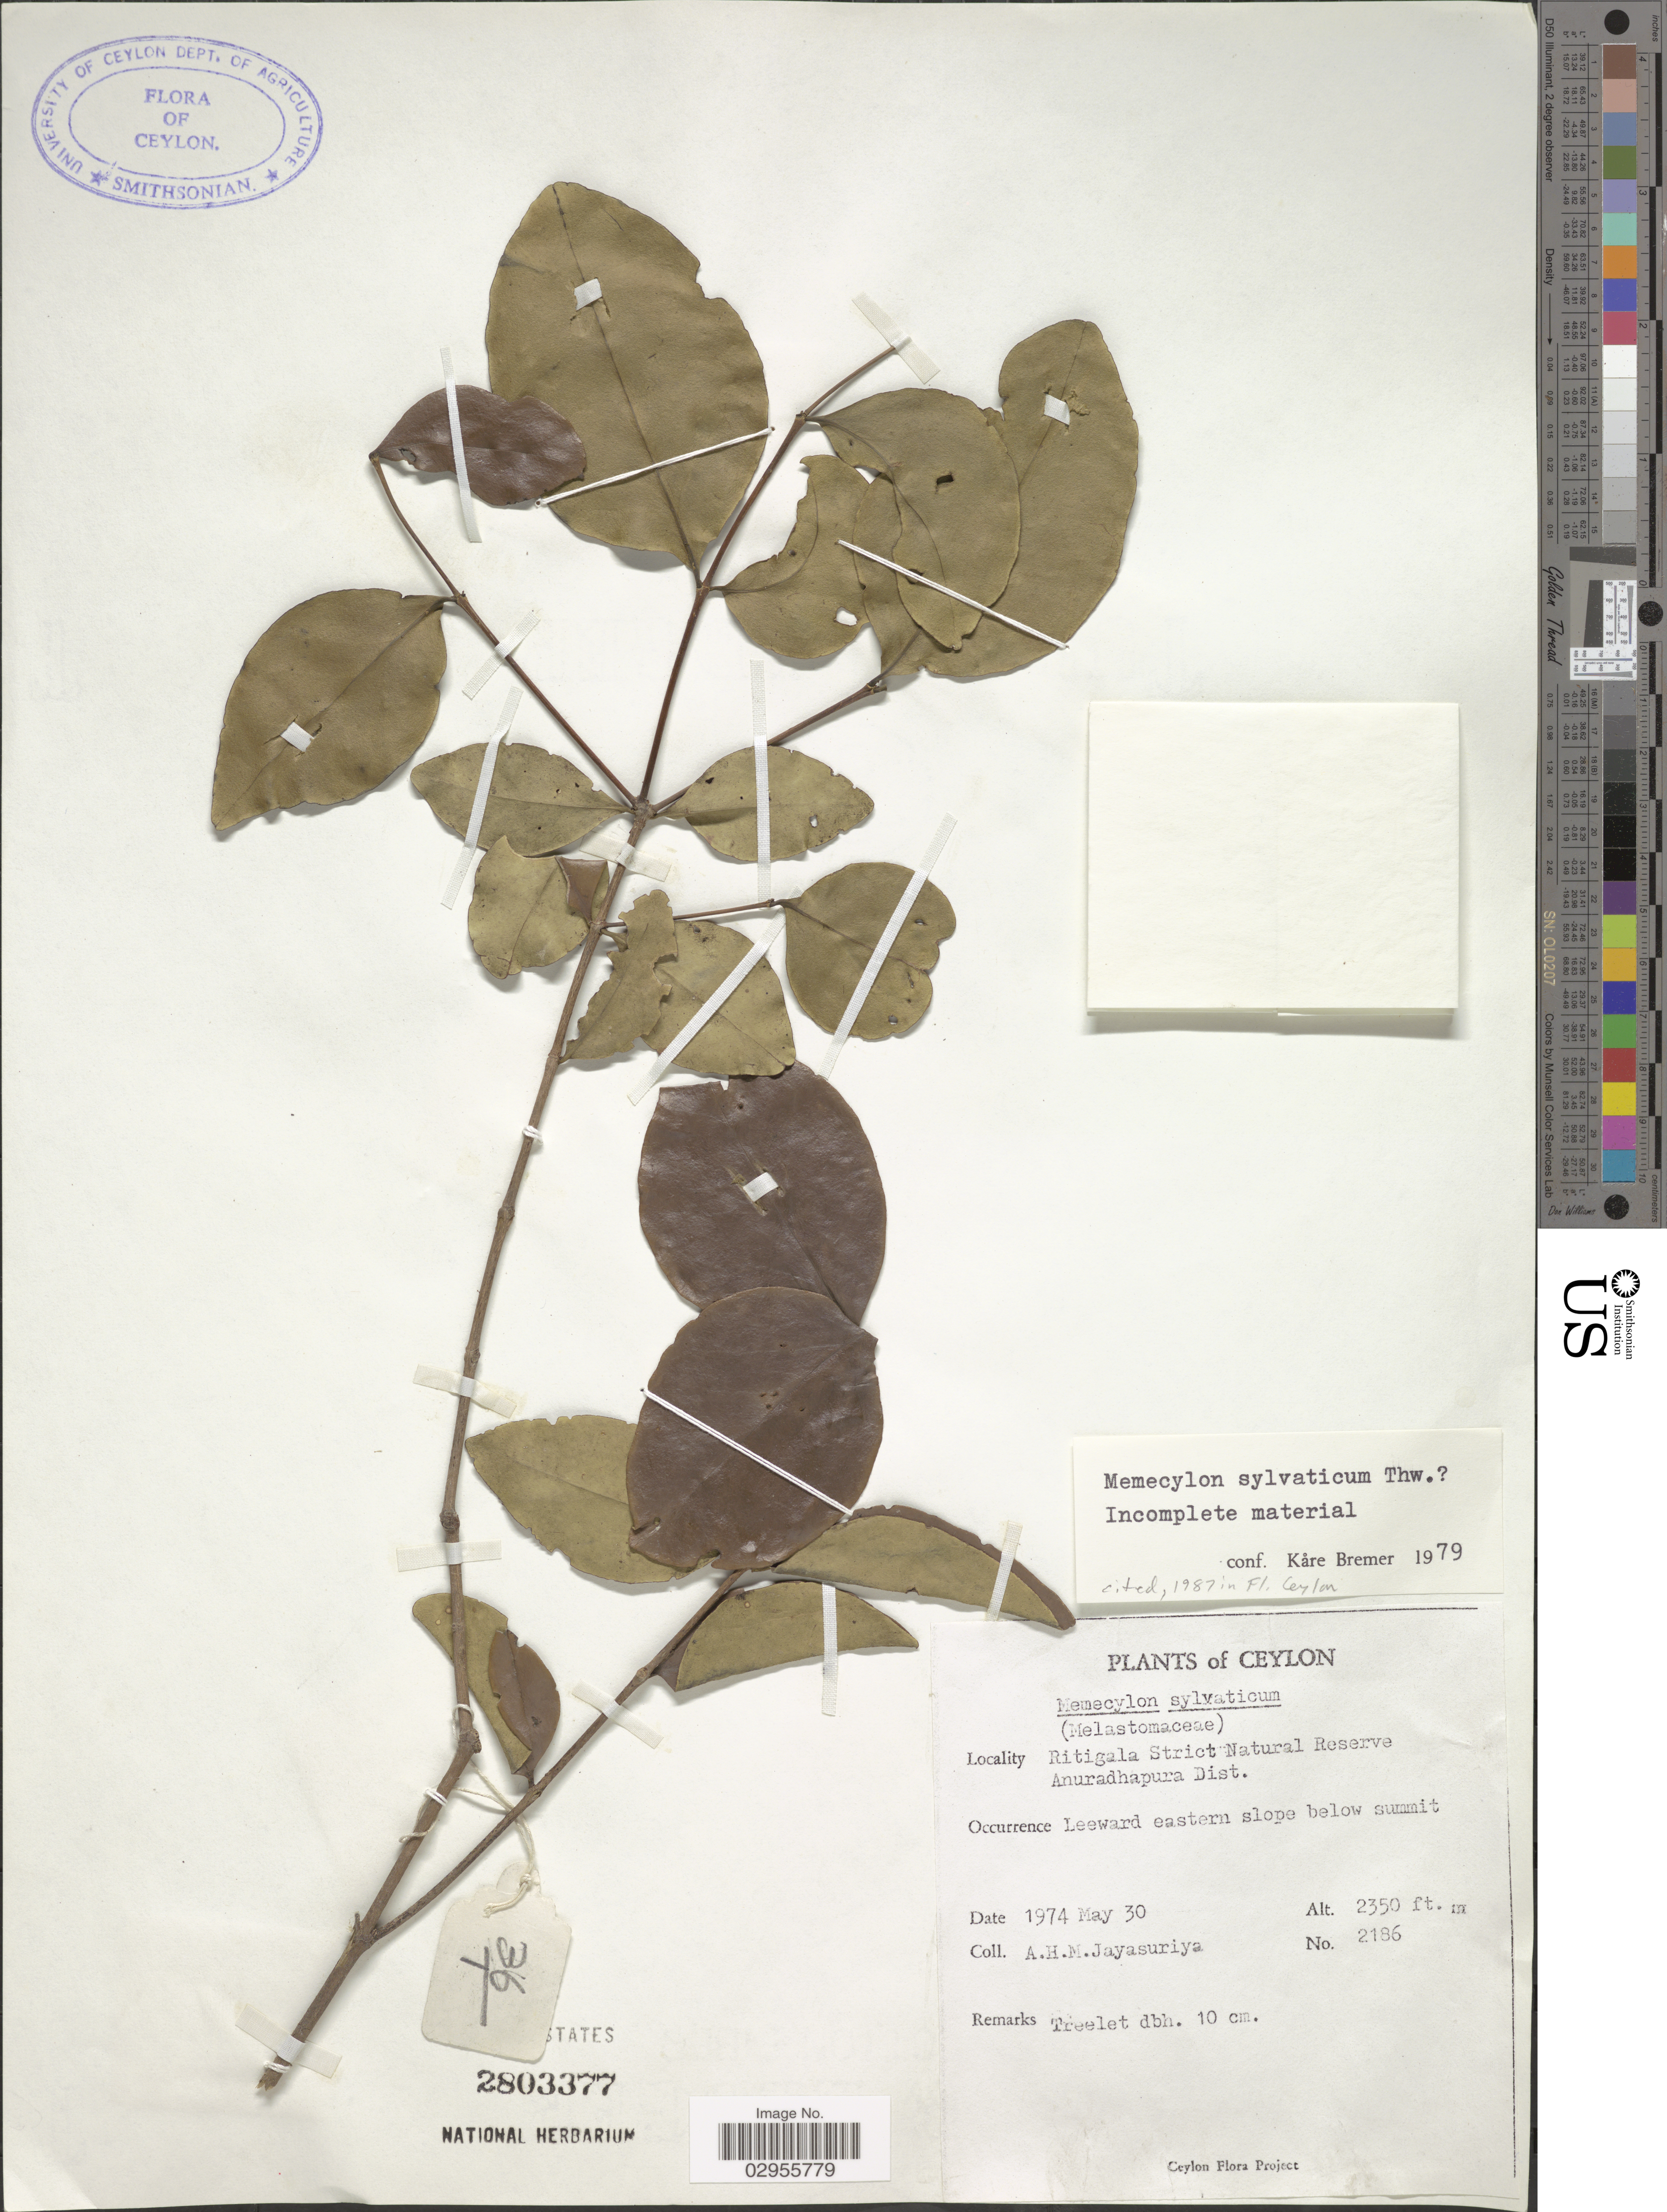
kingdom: Plantae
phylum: Tracheophyta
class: Magnoliopsida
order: Myrtales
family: Melastomataceae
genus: Memecylon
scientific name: Memecylon sylvaticum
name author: Thwaites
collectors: A. H. Jayasuriya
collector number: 2186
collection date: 1974-05-30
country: Sri Lanka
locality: Ceylon, Ritigala Strict Natural Reserve, Anuradhapura Dist., Leeward eastern slope below summit.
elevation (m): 716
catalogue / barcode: US 2803377